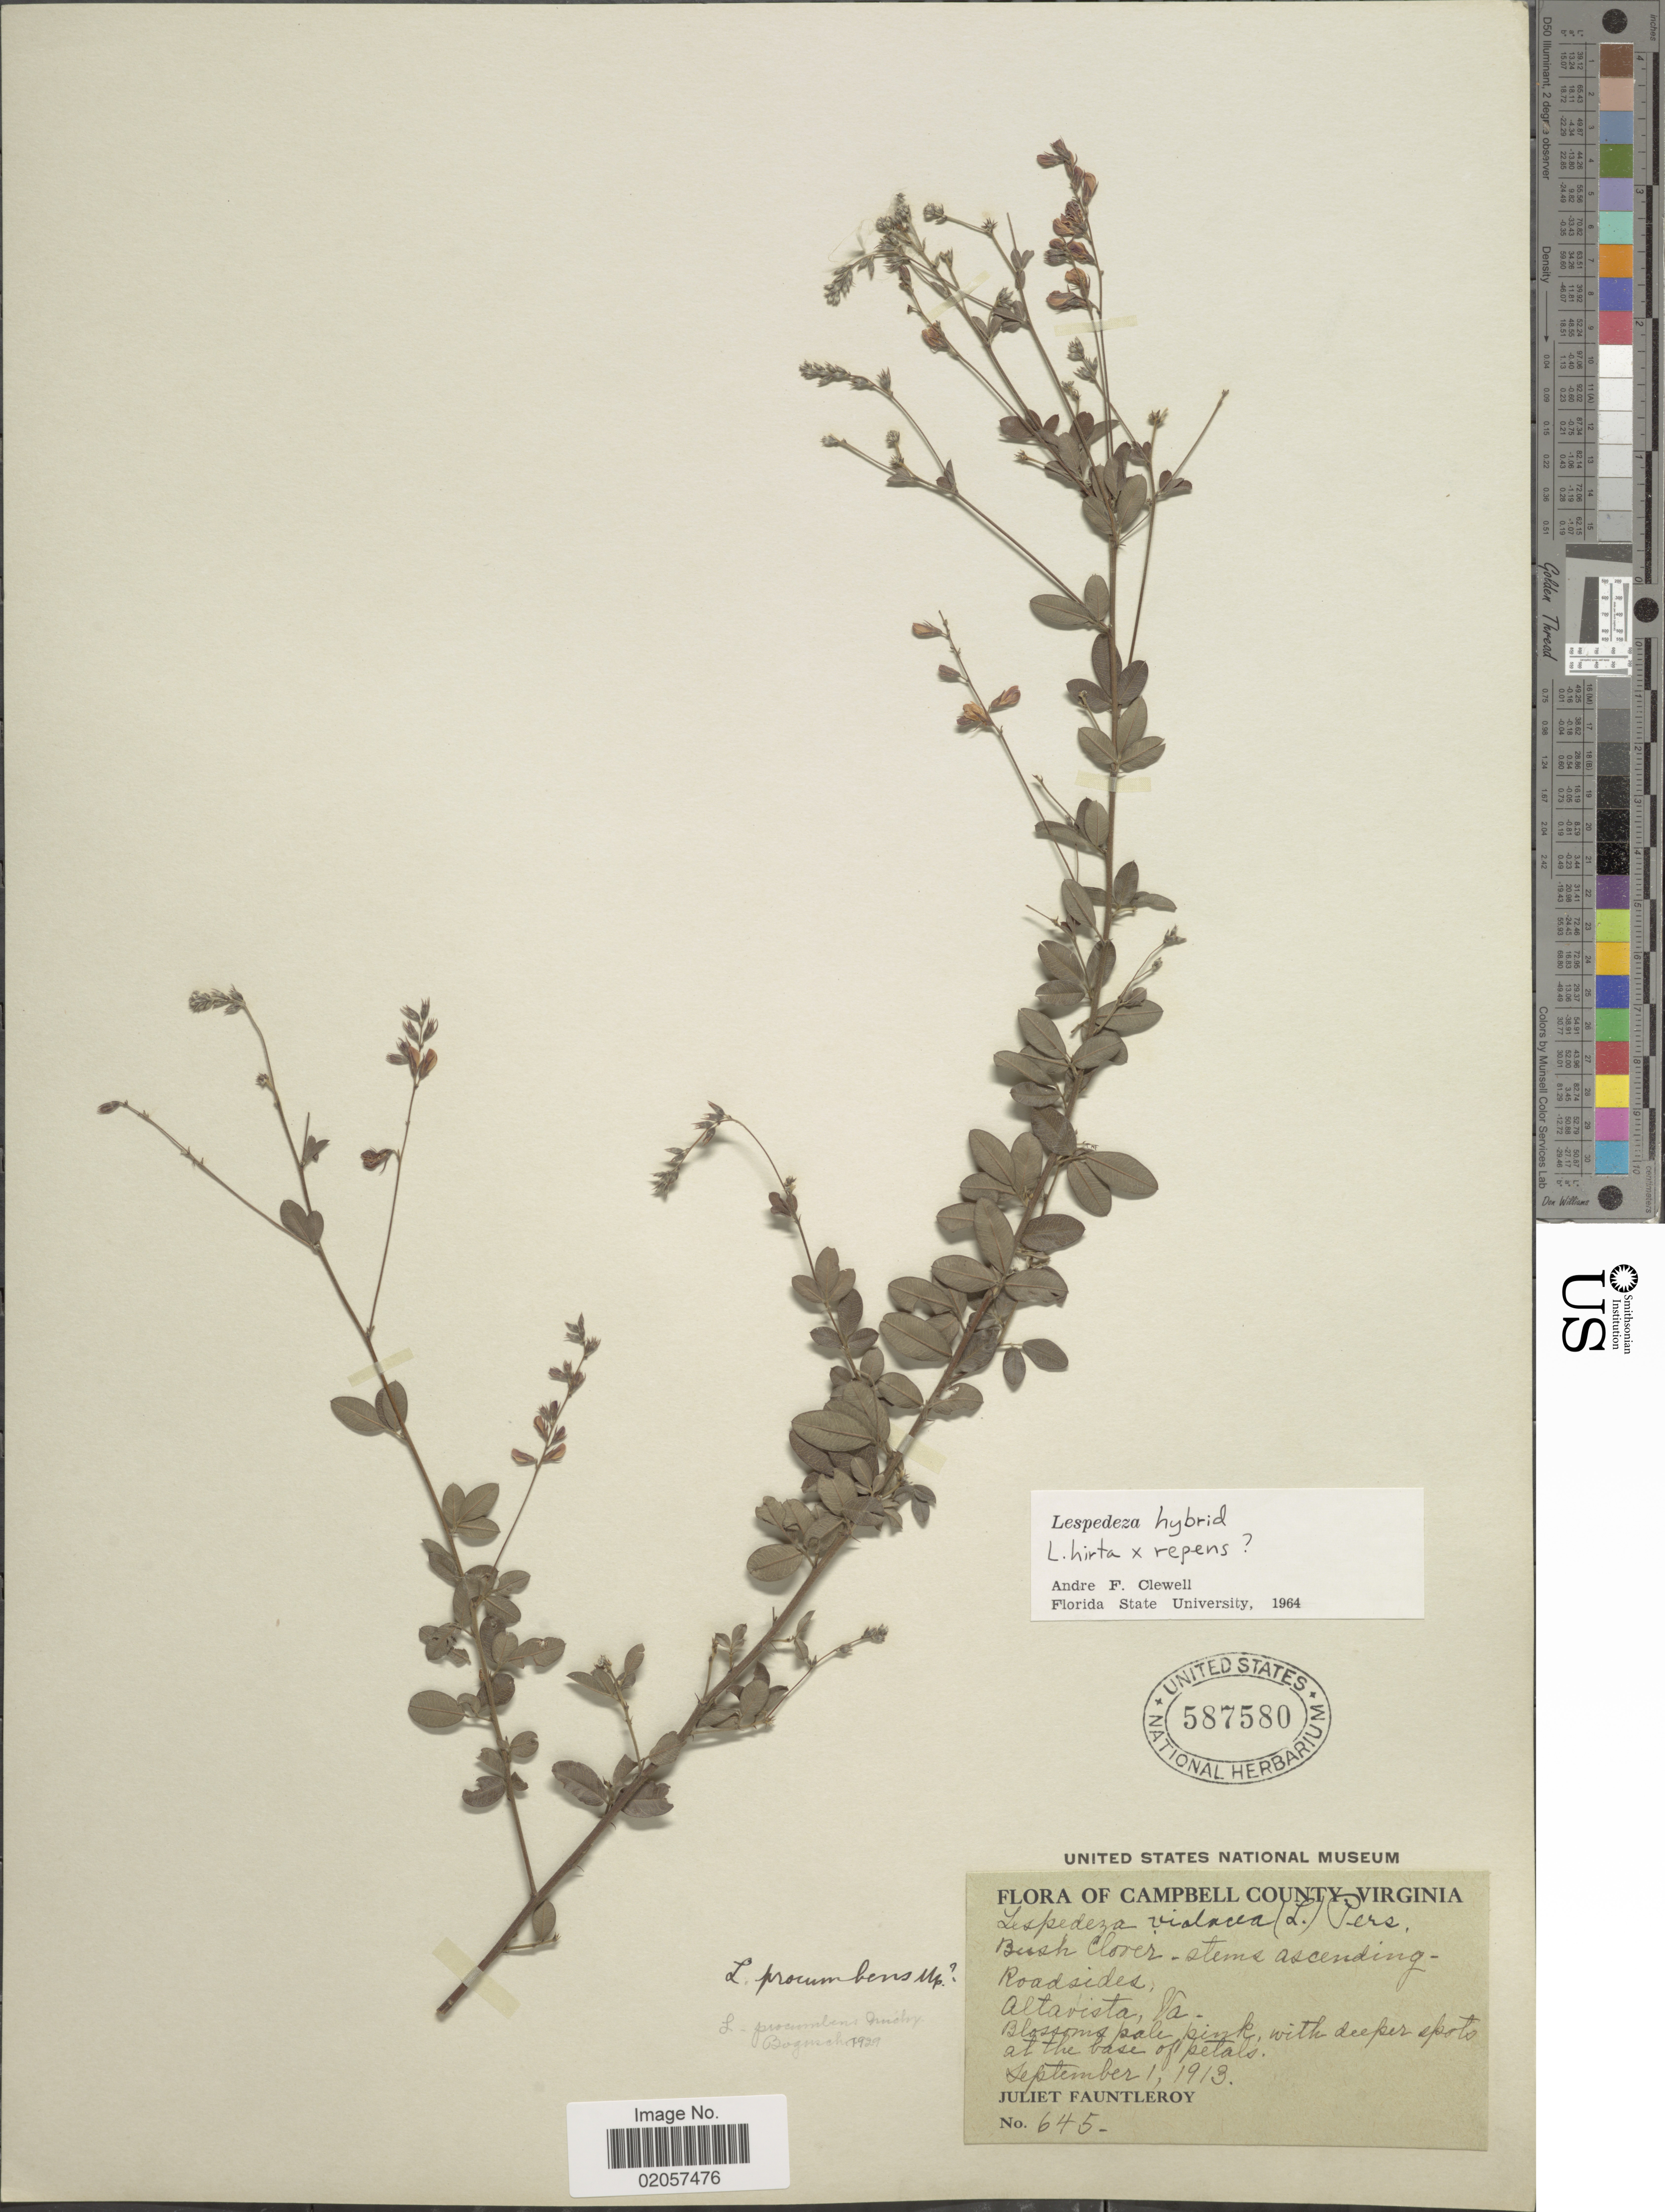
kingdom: Plantae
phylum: Tracheophyta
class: Magnoliopsida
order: Fabales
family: Fabaceae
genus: Lespedeza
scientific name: Lespedeza sp.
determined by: Strong, M. T., (US), Smithsonian Institution - National Museum of Natural History (UNITED STATES)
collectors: J. Fauntleroy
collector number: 645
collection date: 1913-09-01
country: United States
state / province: Virginia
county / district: Campbell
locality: Campbell County Virginia. Roadsides. Altavista, Va.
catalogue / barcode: US 587580